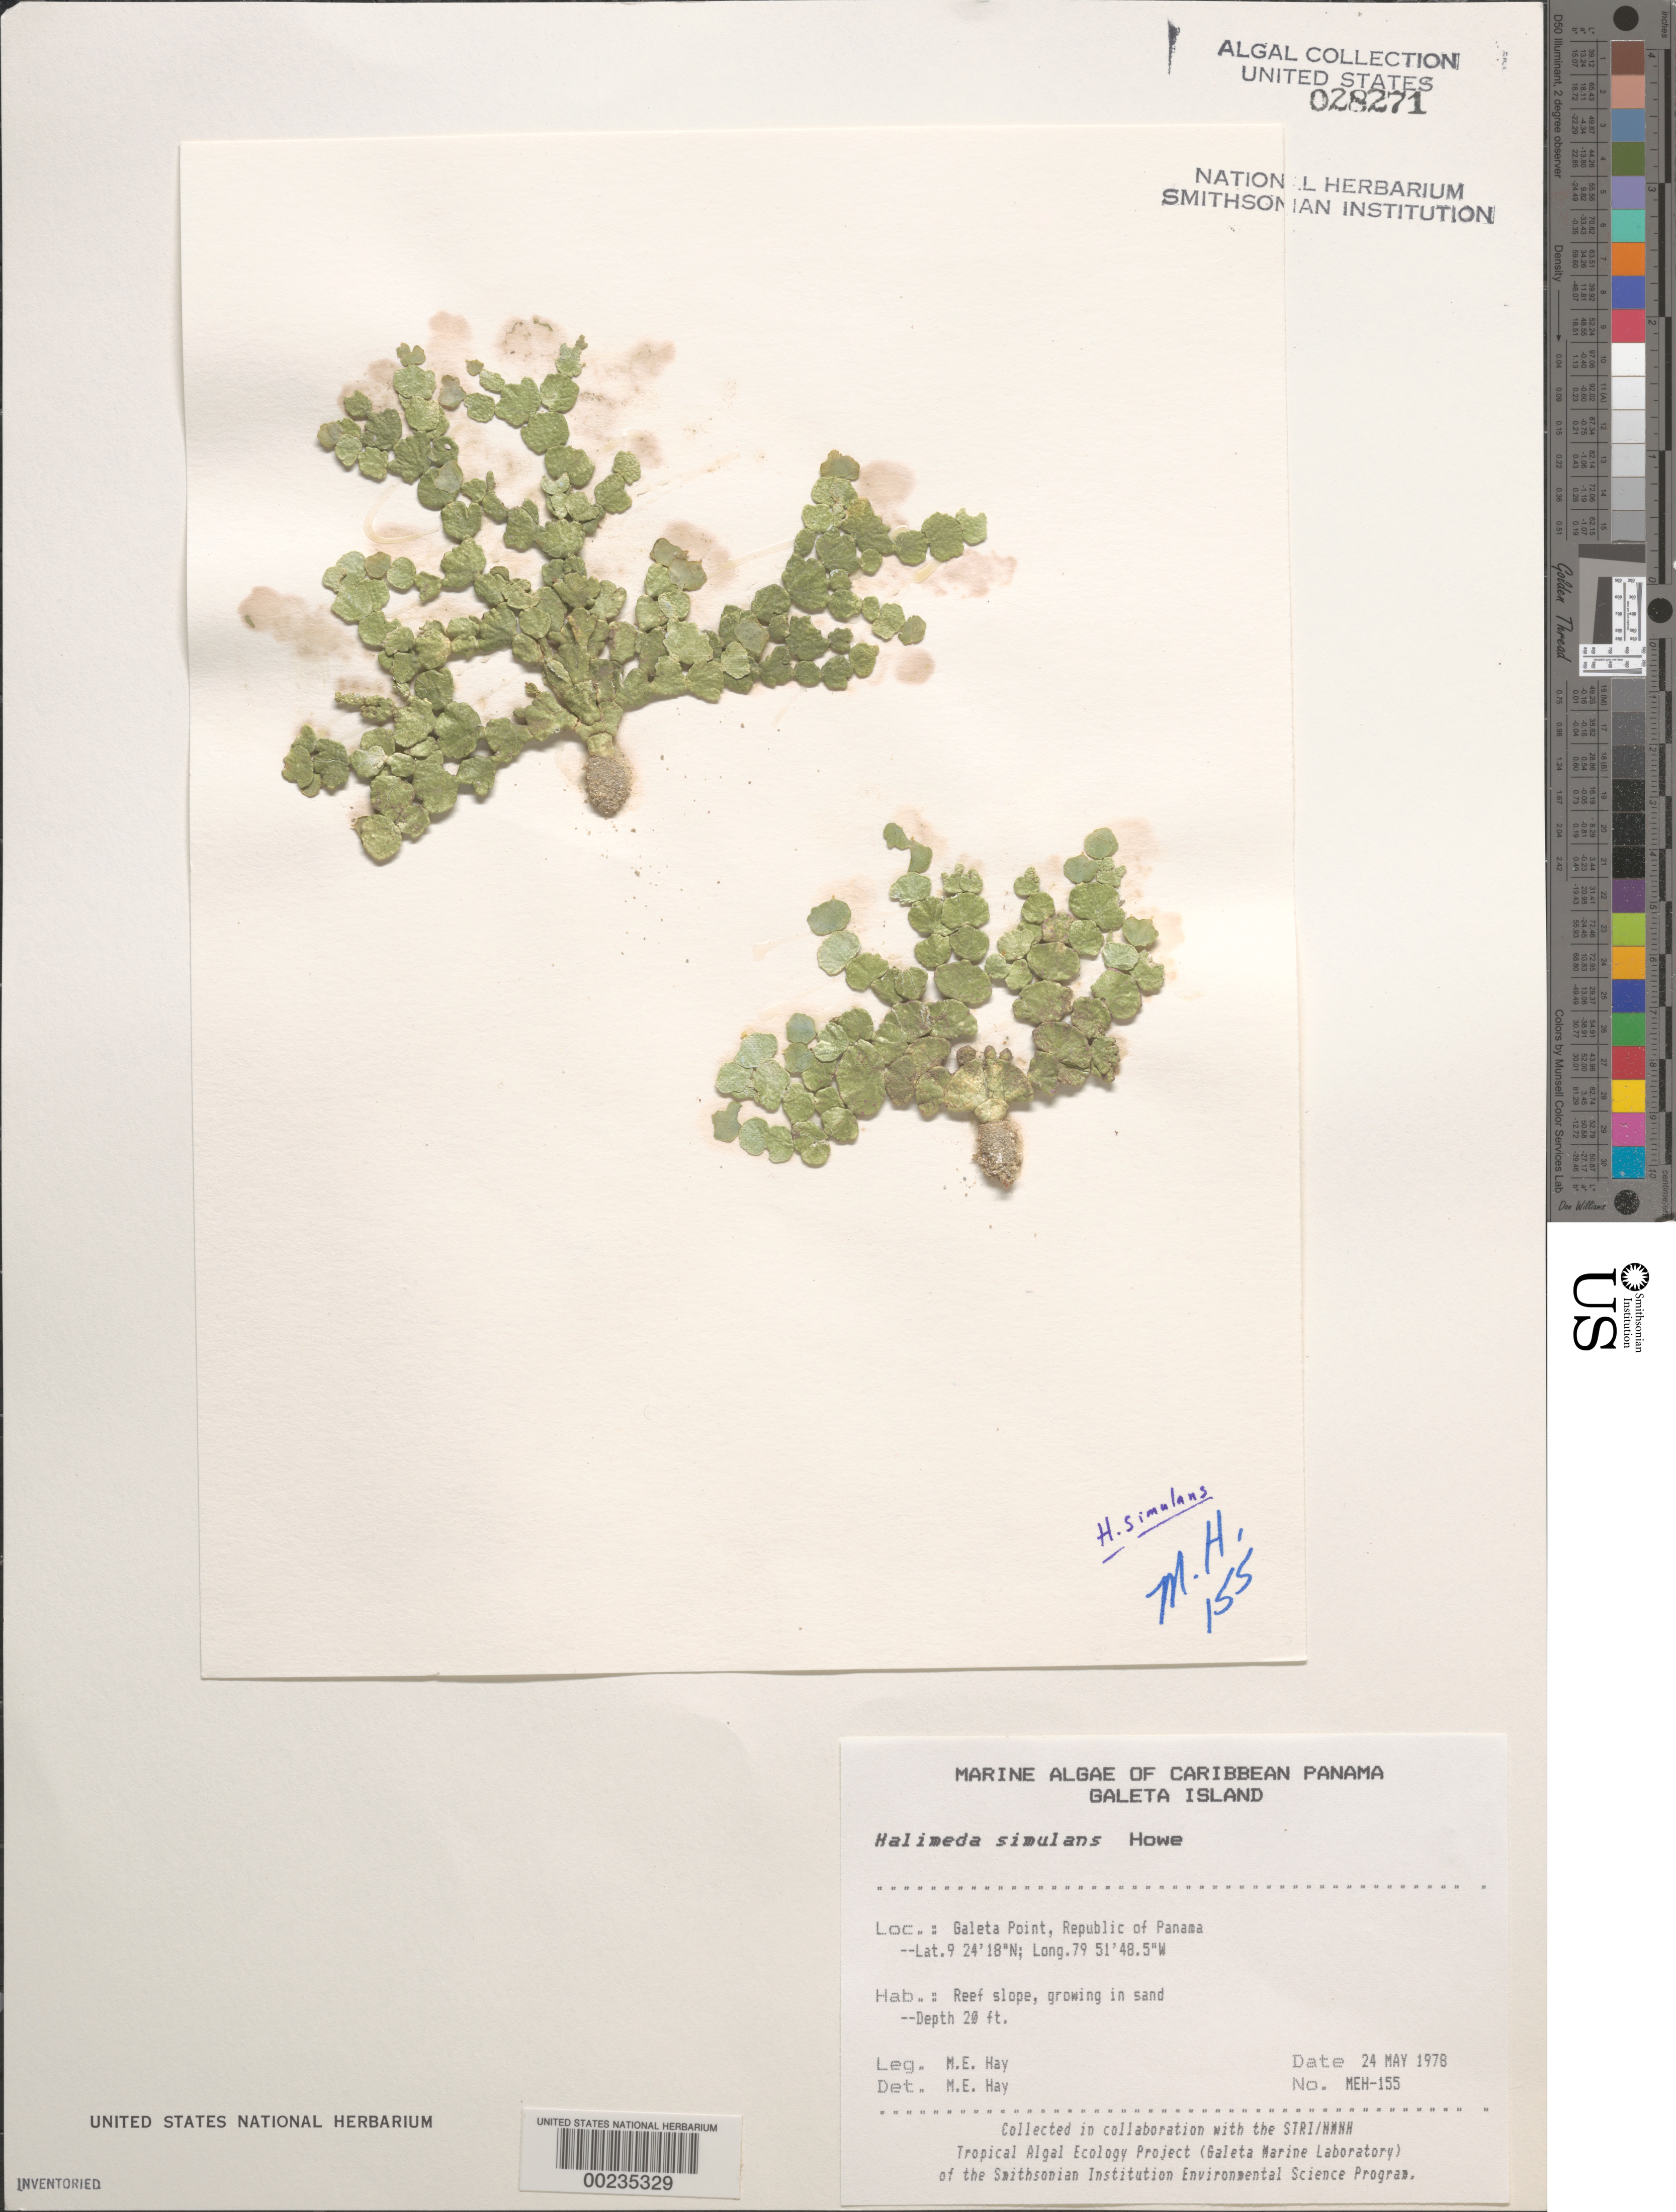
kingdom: Plantae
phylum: Chlorophyta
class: Ulvophyceae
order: Bryopsidales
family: Halimedaceae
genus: Halimeda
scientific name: Halimeda simulans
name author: M. Howe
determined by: Hay, M. E.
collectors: M. E. Hay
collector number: MEH-155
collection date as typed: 24 May 1978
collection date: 1978-05-24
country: Panama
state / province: Colón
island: Galeta Island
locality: Galeta Point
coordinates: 9 24' 18" N, 79 51' 48.5" W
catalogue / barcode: US 28271